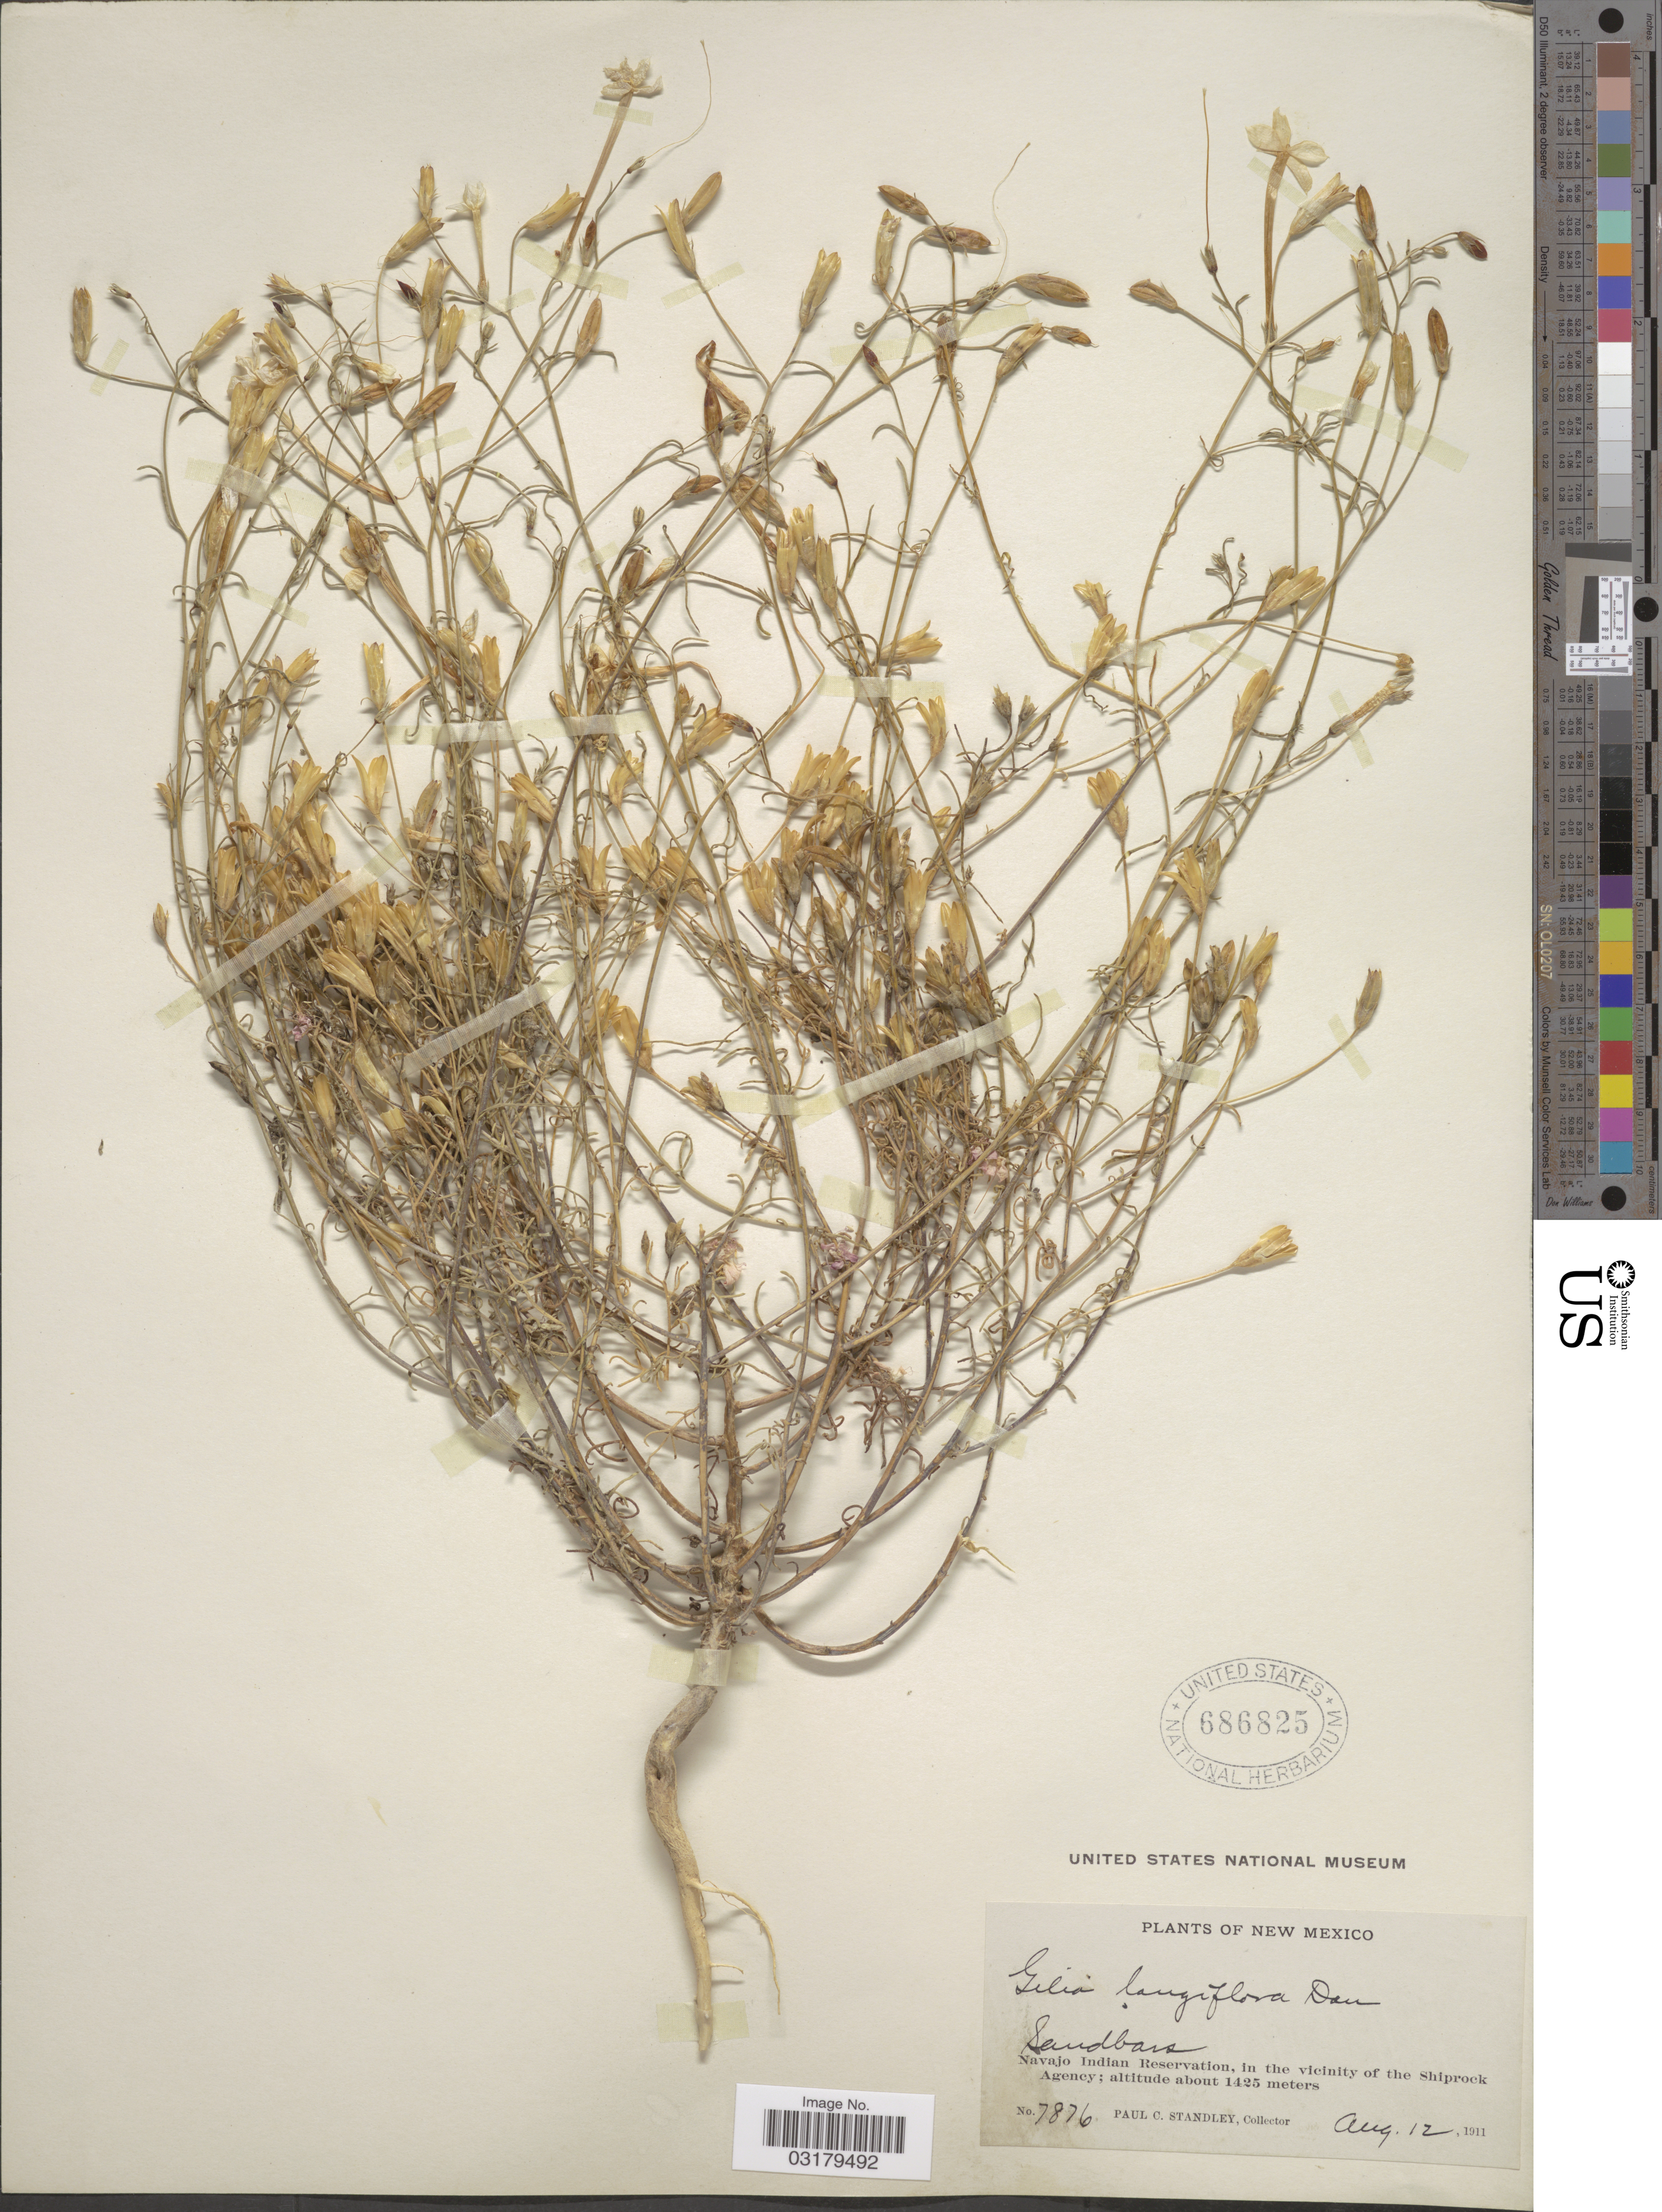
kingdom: Plantae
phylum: Tracheophyta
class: Magnoliopsida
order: Ericales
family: Polemoniaceae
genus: Ipomopsis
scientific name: Ipomopsis longiflora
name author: (Torr.) V.E. Grant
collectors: P. C. Standley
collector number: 7876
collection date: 1911-08-12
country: United States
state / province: New Mexico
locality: Navajo Indian Reservation, in the vicinity of the Shiprock Agency.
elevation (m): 1425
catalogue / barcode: US 686825